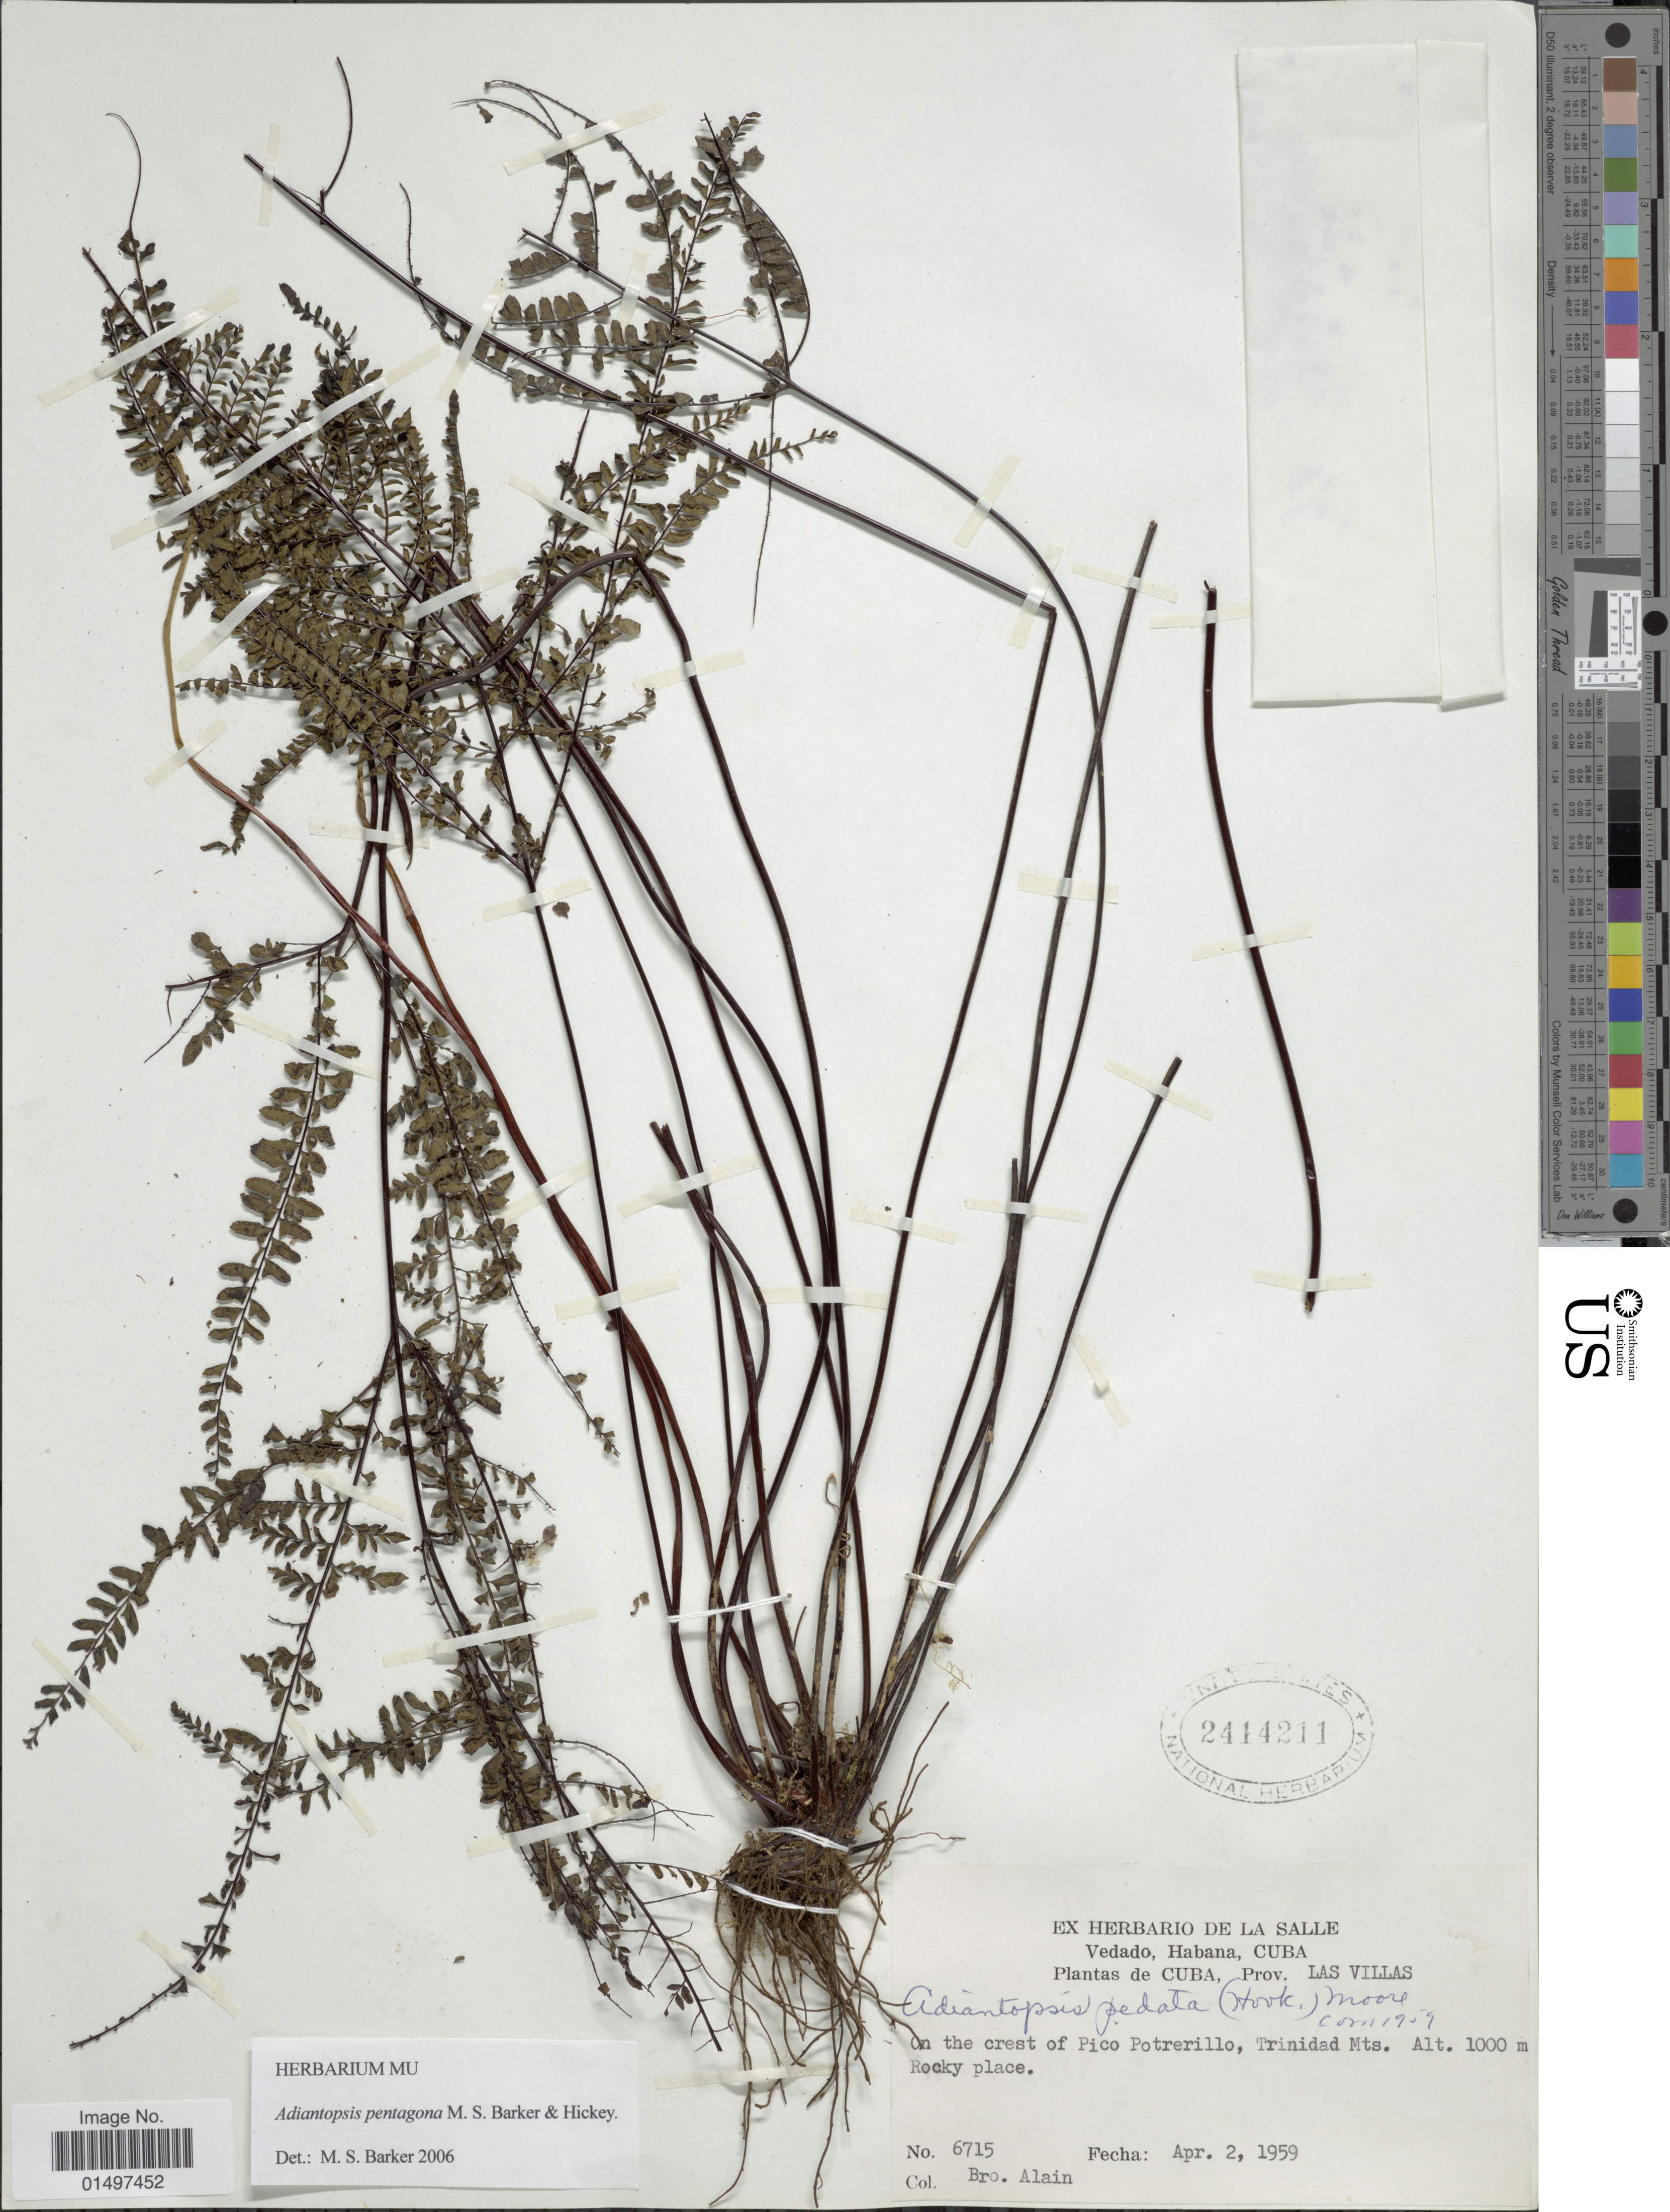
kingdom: Plantae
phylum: Tracheophyta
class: Polypodiopsida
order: Polypodiales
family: Pteridaceae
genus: Adiantopsis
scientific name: Adiantopsis pentagona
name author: M.S. Barker & Hickey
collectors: Bro. Alain - DO NOT USE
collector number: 6715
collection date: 1959-04-02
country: Cuba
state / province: Las Villas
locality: Prov. Las Villas. On the crest of Pico Potrerillo, Trinidad Mts.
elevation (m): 1000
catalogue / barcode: US 2414211